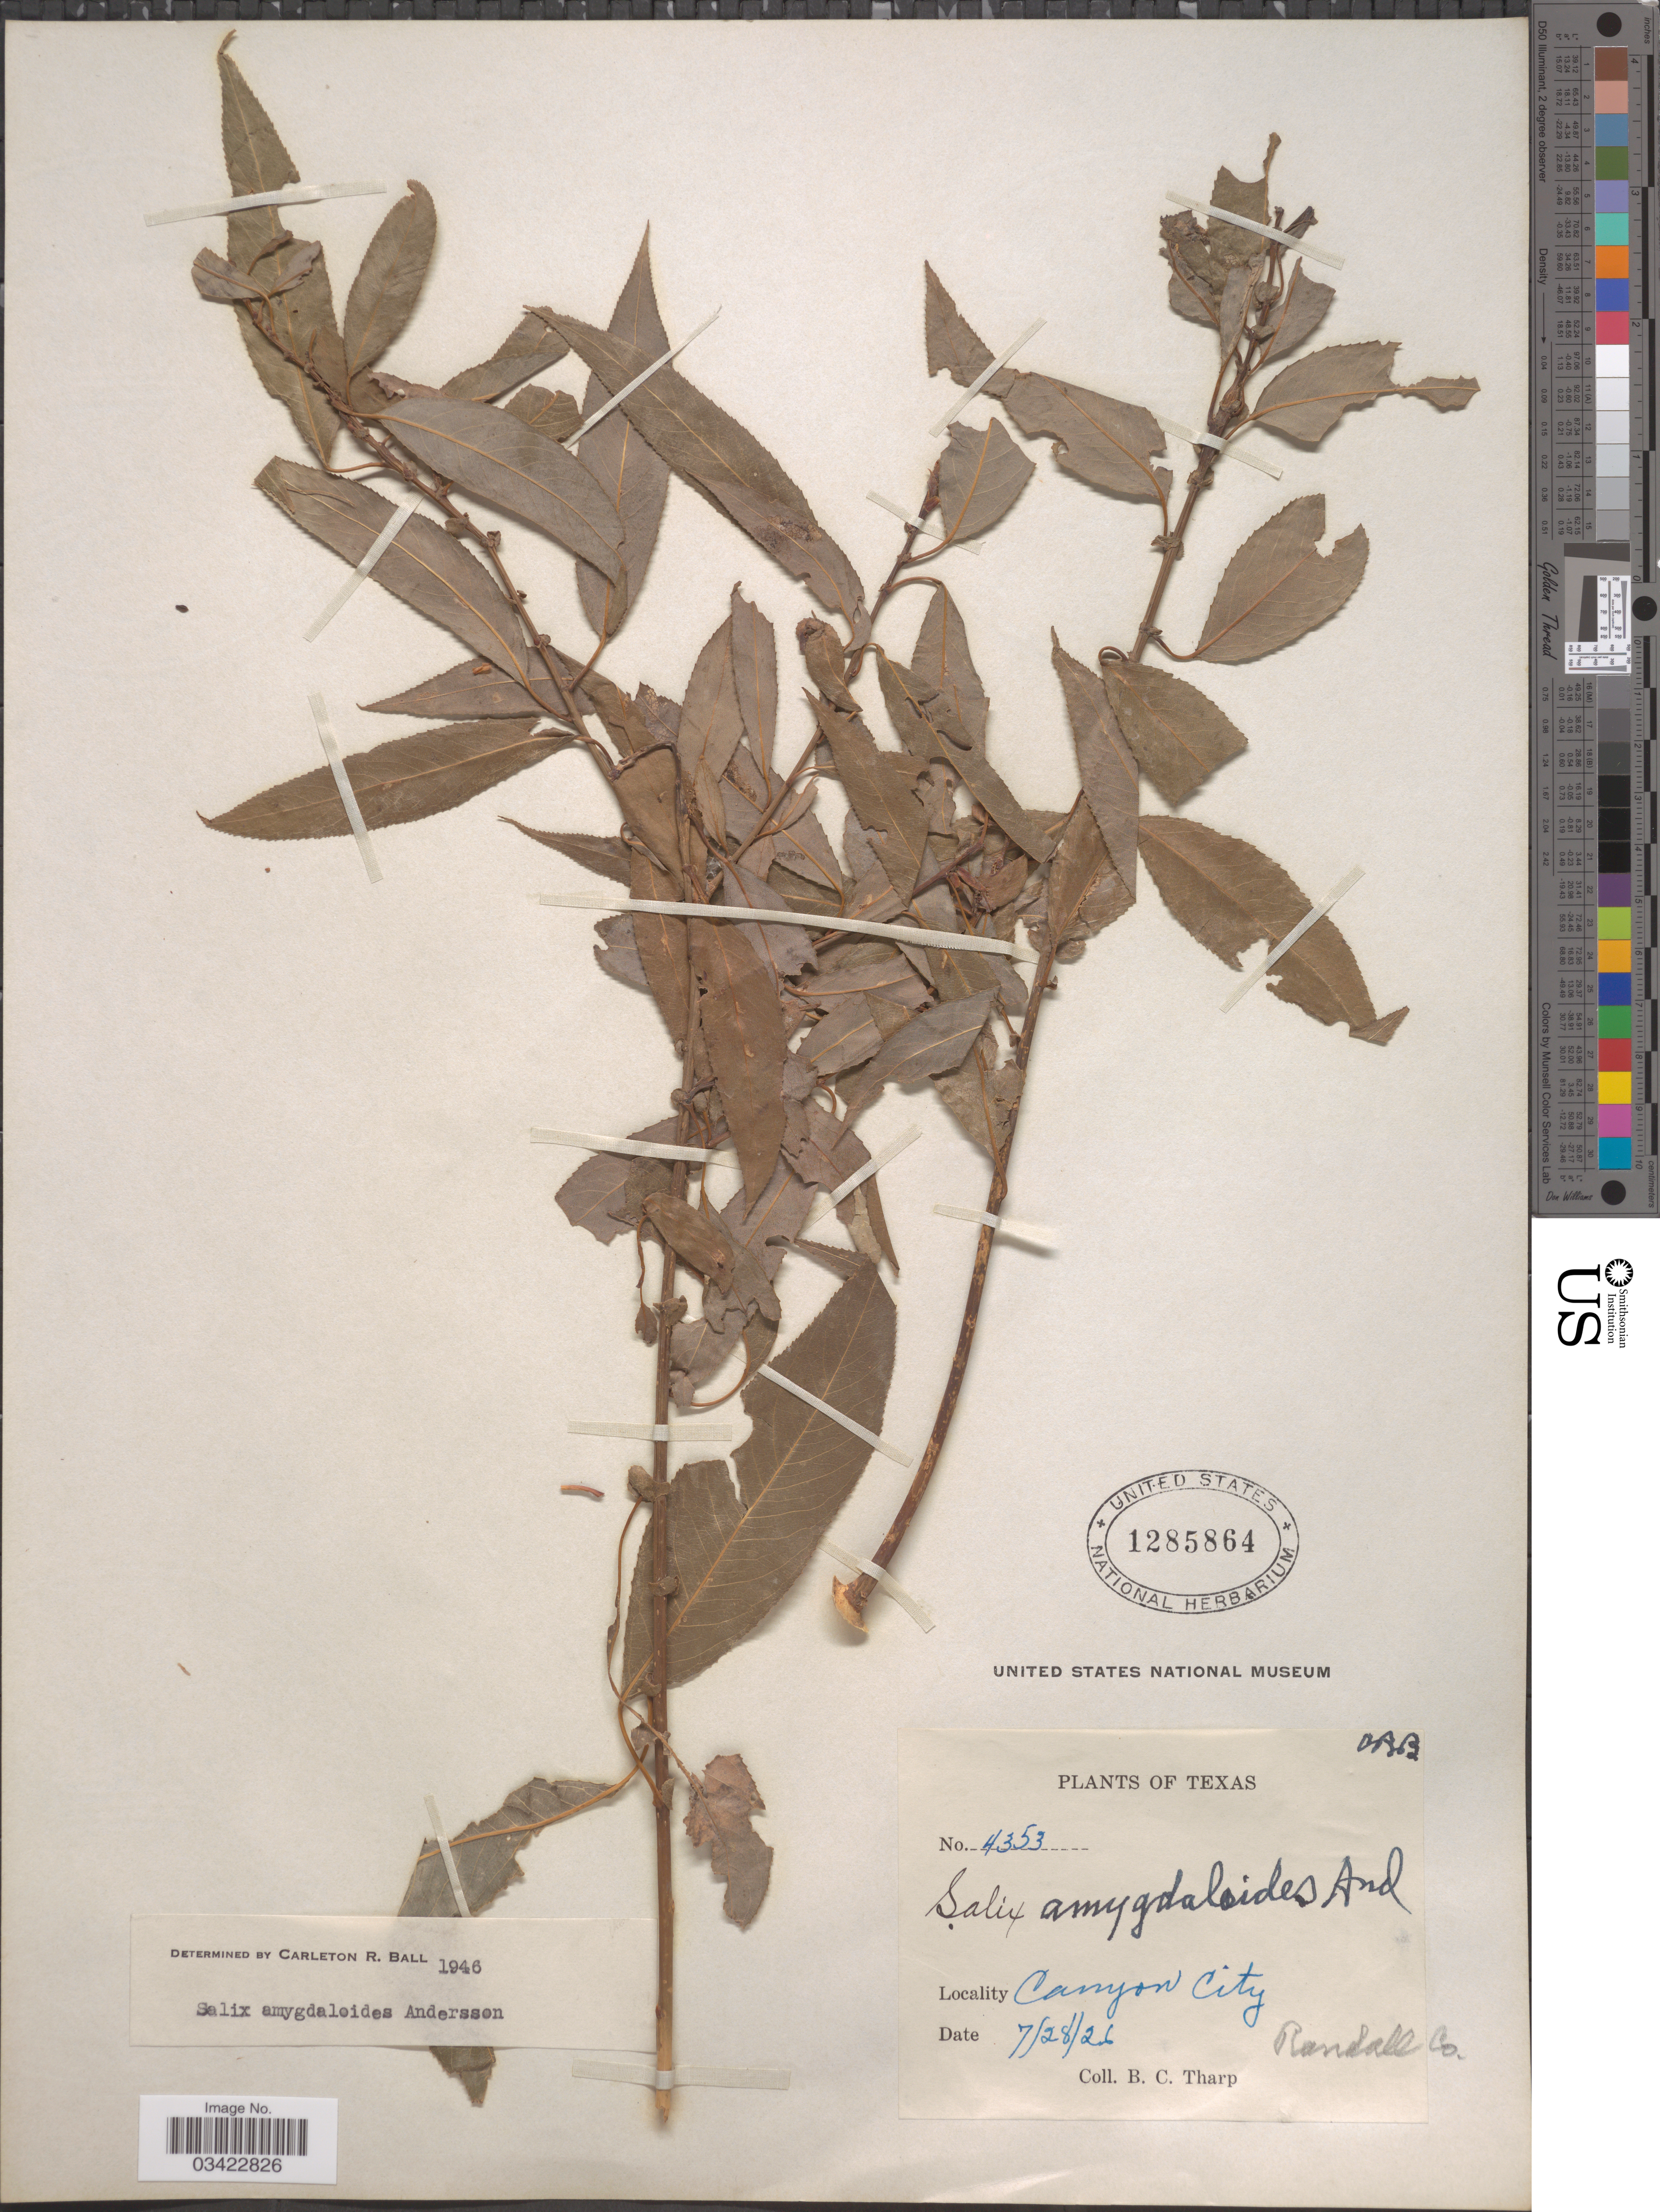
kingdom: Plantae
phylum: Tracheophyta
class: Magnoliopsida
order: Malpighiales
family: Salicaceae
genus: Salix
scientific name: Salix amygdaloides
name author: Andersson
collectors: B. C. Tharp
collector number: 4353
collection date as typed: Transcribed d/m/y: 28/7/26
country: United States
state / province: Texas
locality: Canyon City. Randall Co.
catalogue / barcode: US 1285864